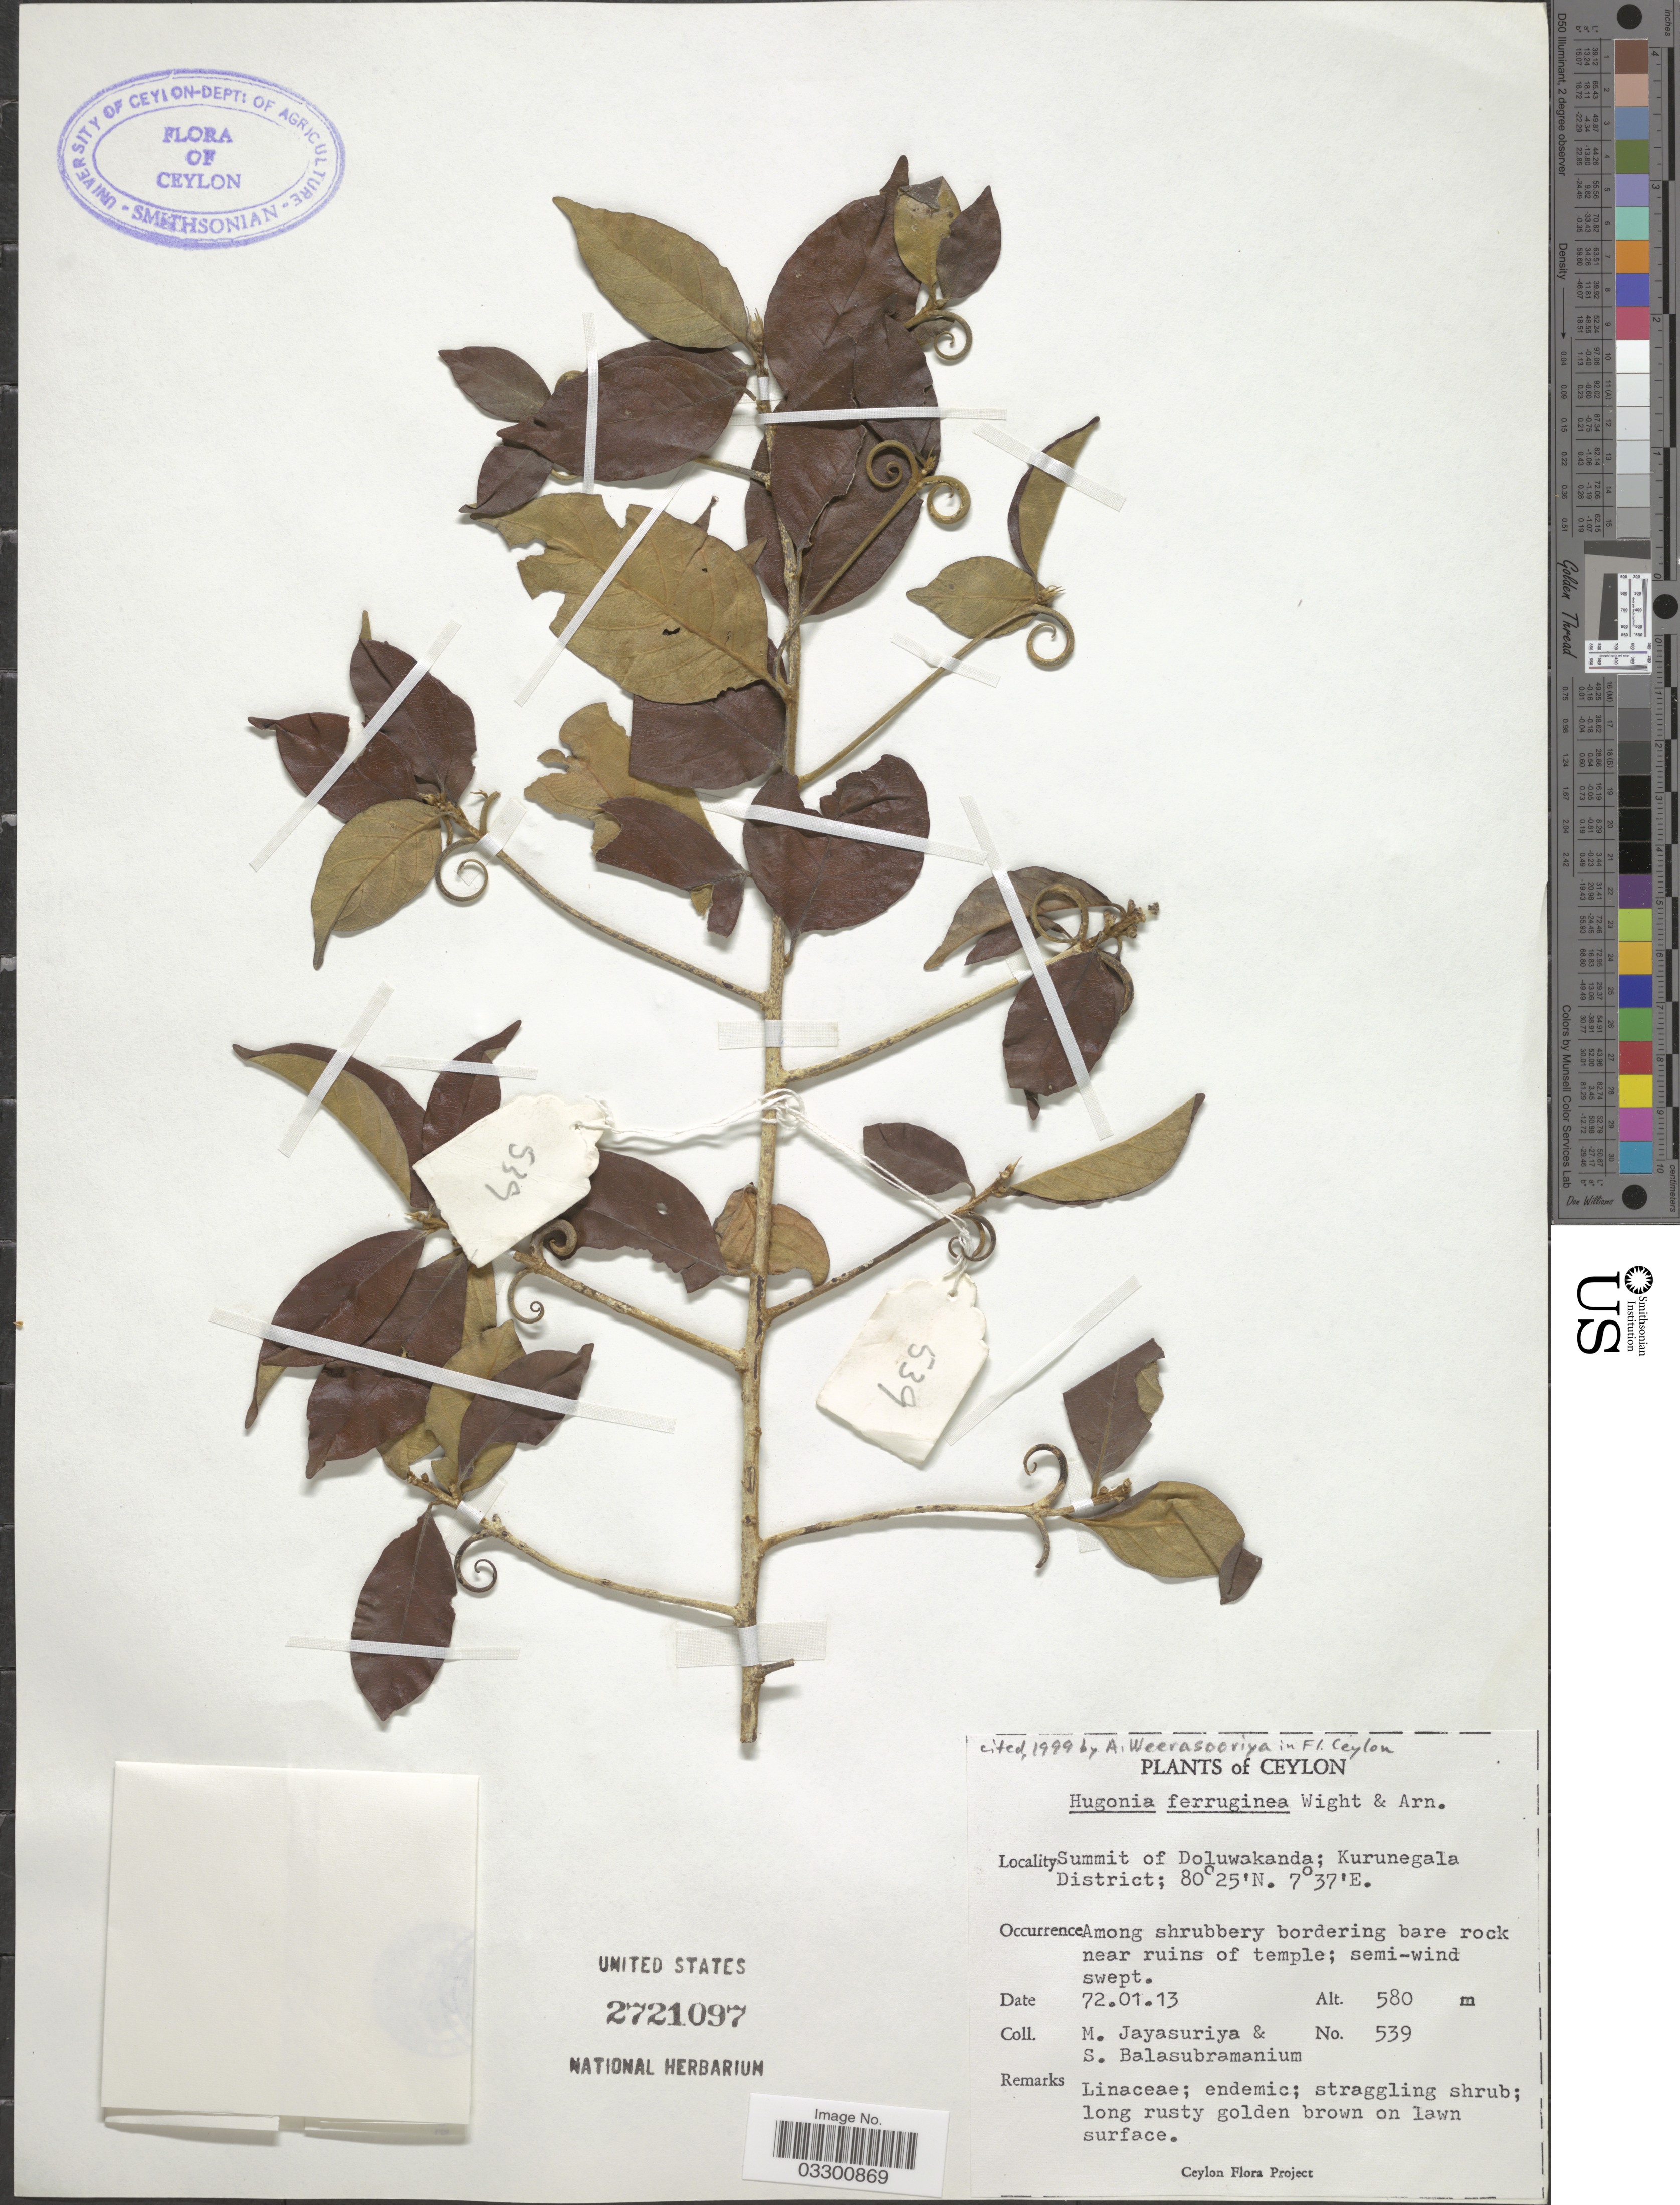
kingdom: Plantae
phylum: Tracheophyta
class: Magnoliopsida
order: Malpighiales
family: Linaceae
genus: Hugonia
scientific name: Hugonia ferruginea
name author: Wight & Arn.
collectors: M. Jayasuriya & S. Balasubramanium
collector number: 539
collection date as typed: Transcribed d/m/y: 13/1/72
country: Sri Lanka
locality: Ceylon, Summit of Doluwakanda: Kurunegala District.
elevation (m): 580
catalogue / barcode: US 2721097